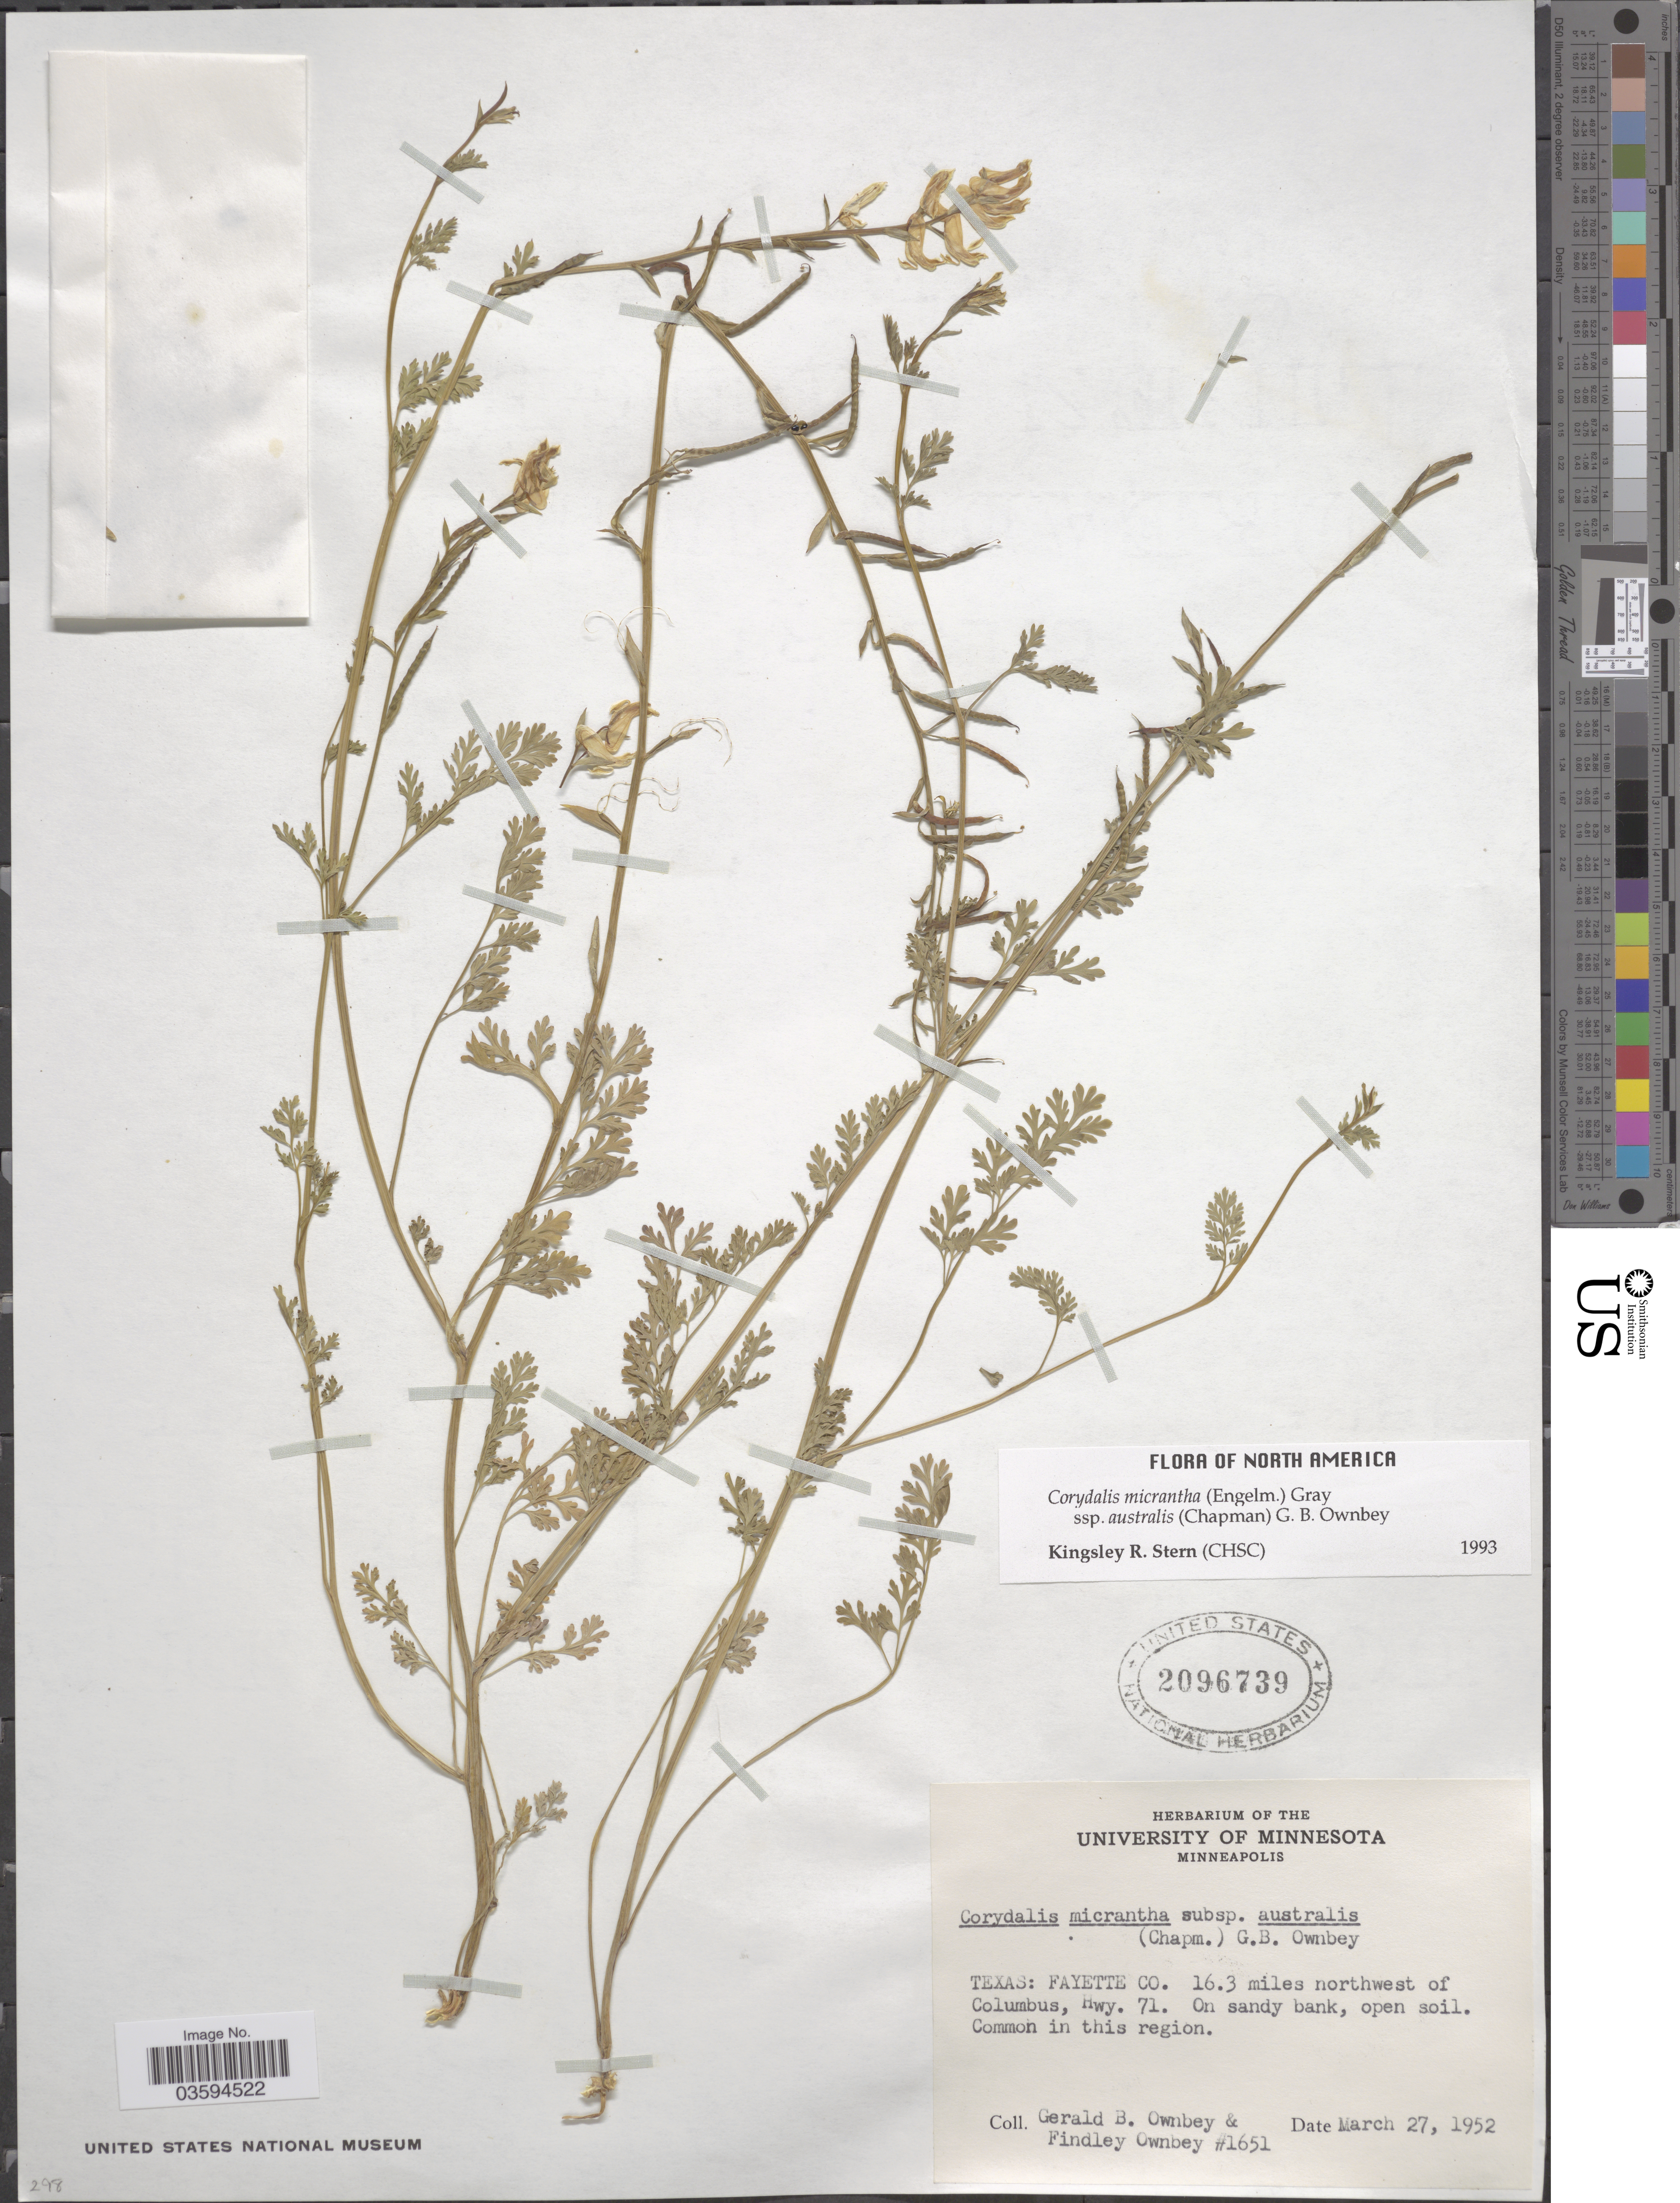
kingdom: Plantae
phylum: Tracheophyta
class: Magnoliopsida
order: Ranunculales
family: Papaveraceae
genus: Corydalis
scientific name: Corydalis micrantha subsp. australis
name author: (Chapm.) G.B. Ownbey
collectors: G. B. Ownbey & F. Ownbey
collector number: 1651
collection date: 1952-03-27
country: United States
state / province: Texas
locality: Fayette Co. 16.3 miles northwest of Columbus, Hwy. 71.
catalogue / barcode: US 2096739